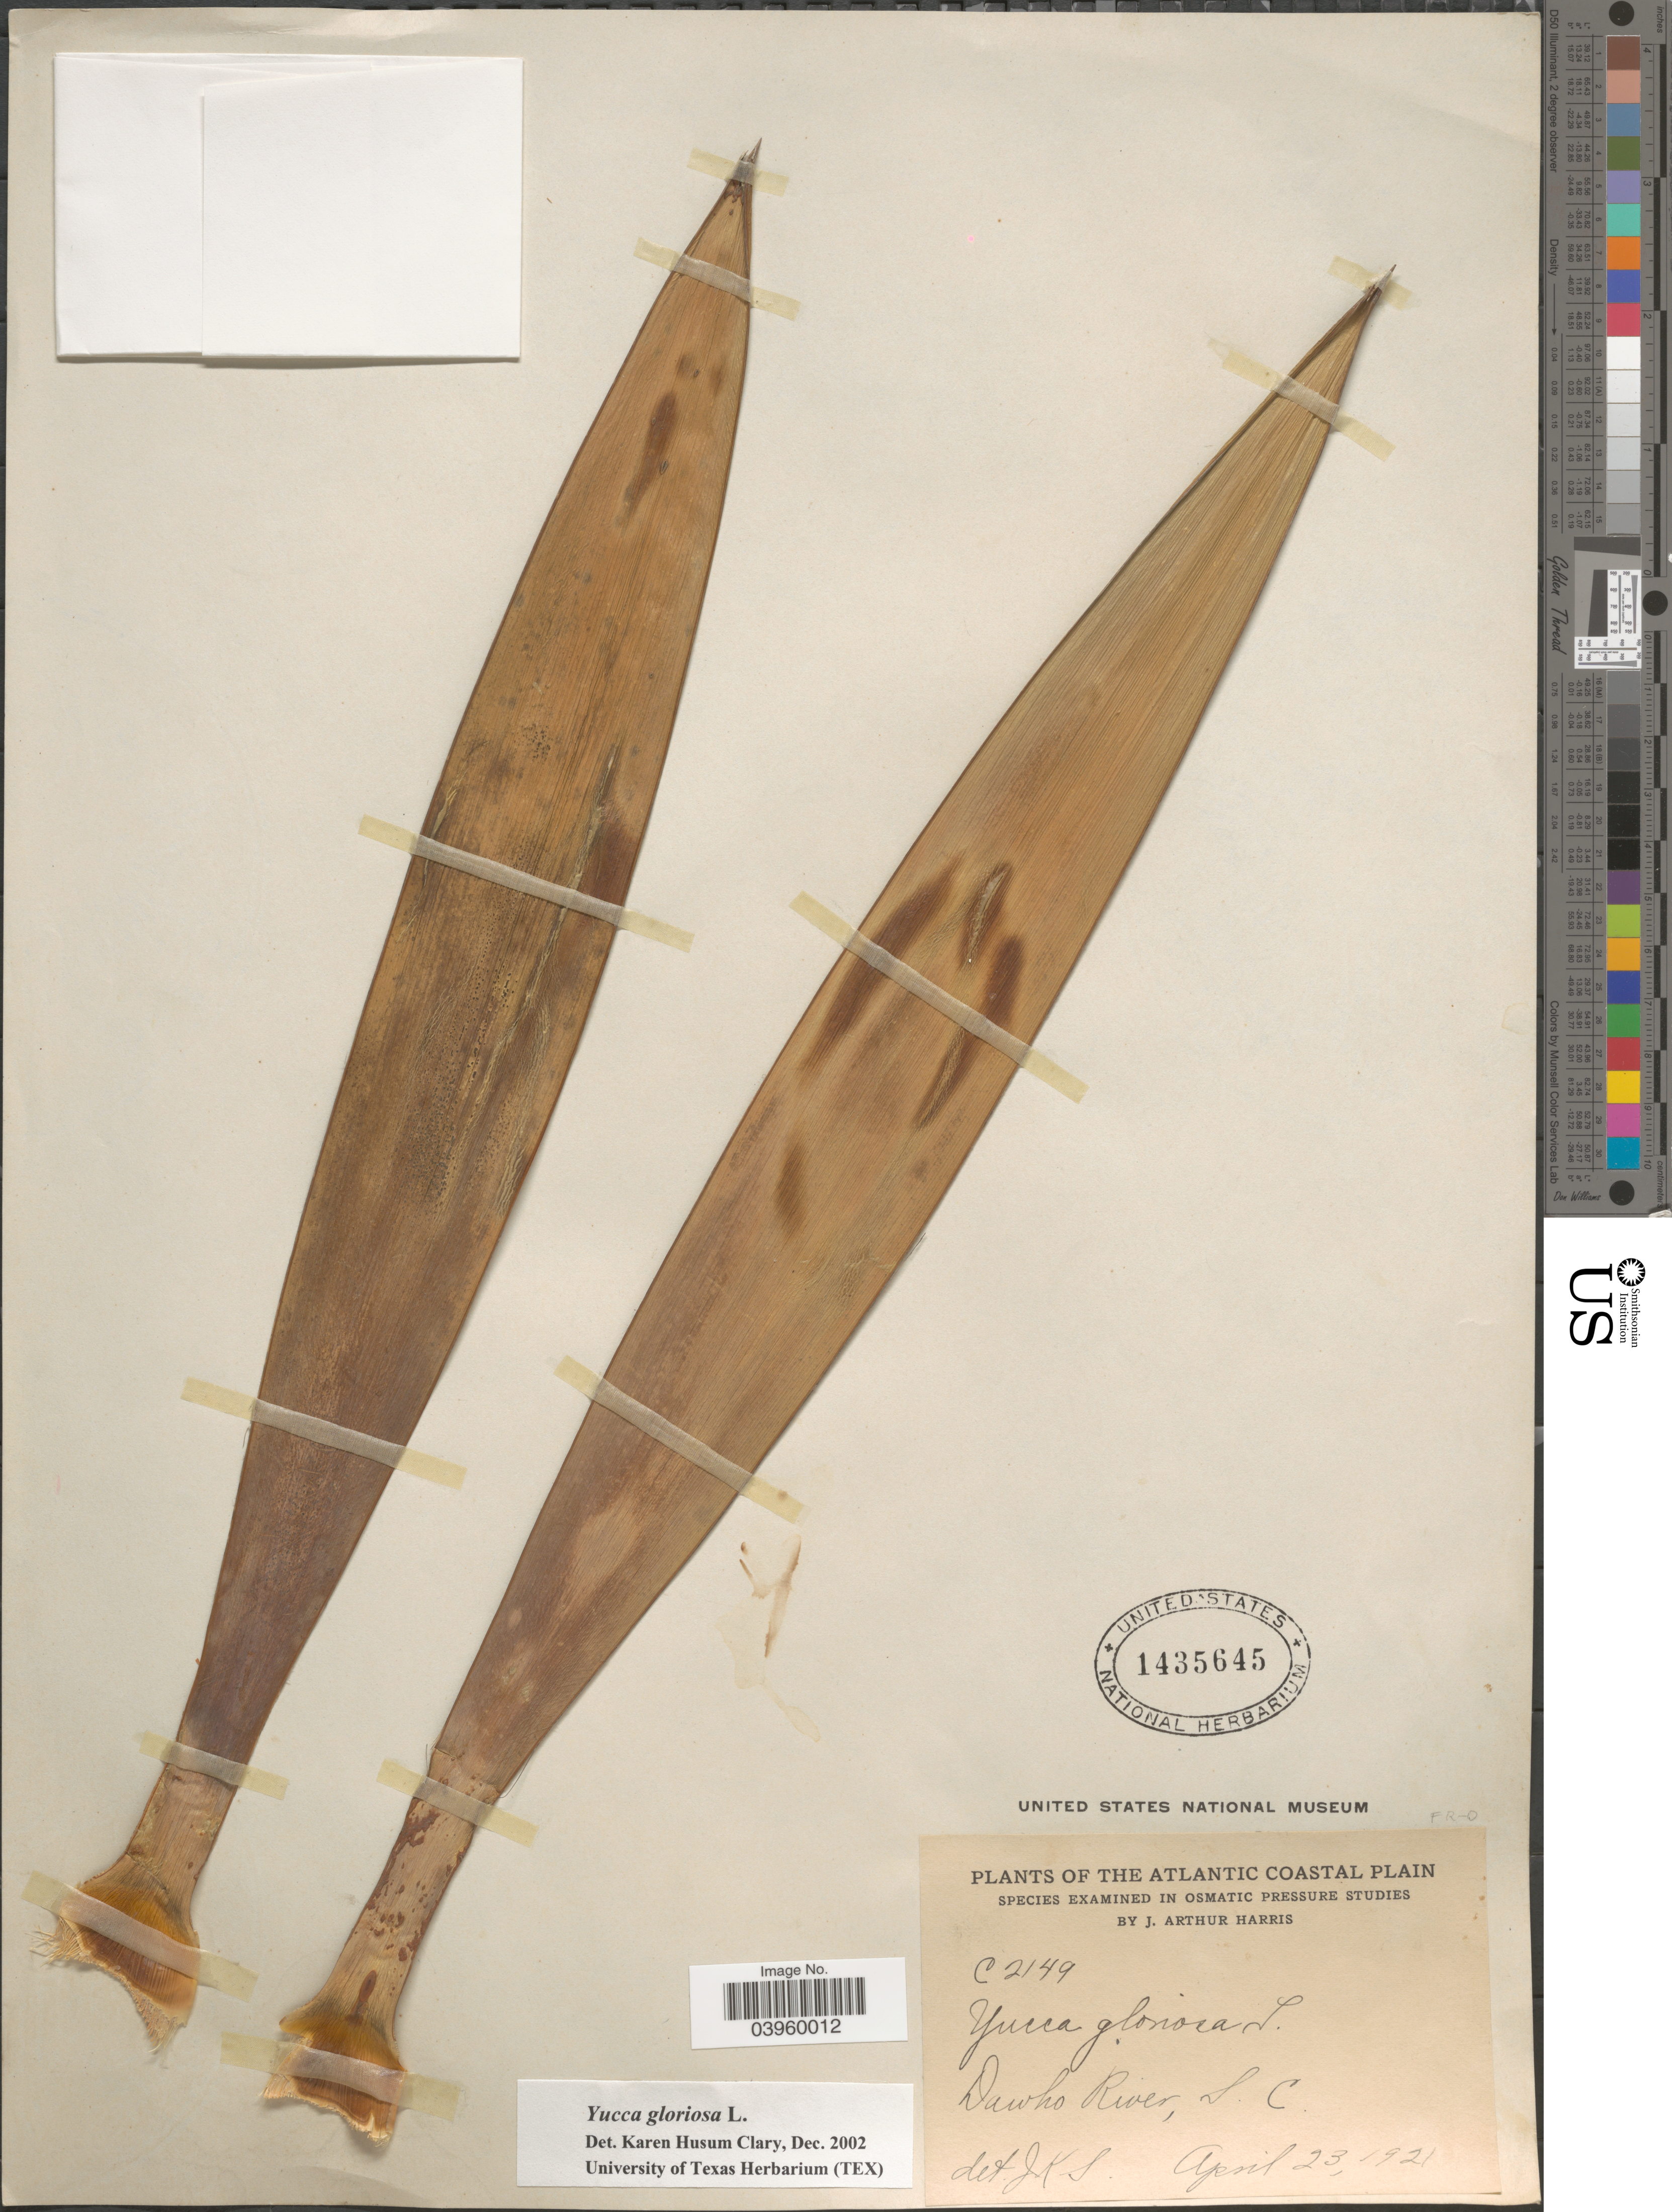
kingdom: Plantae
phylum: Tracheophyta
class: Liliopsida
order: Asparagales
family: Asparagaceae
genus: Yucca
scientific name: Yucca gloriosa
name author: L.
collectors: J. A. Harris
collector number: C2149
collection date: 1921-04-23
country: United States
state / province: South Carolina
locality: Atlantic Coastal Plain. Dawho River.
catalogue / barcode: US 1435645